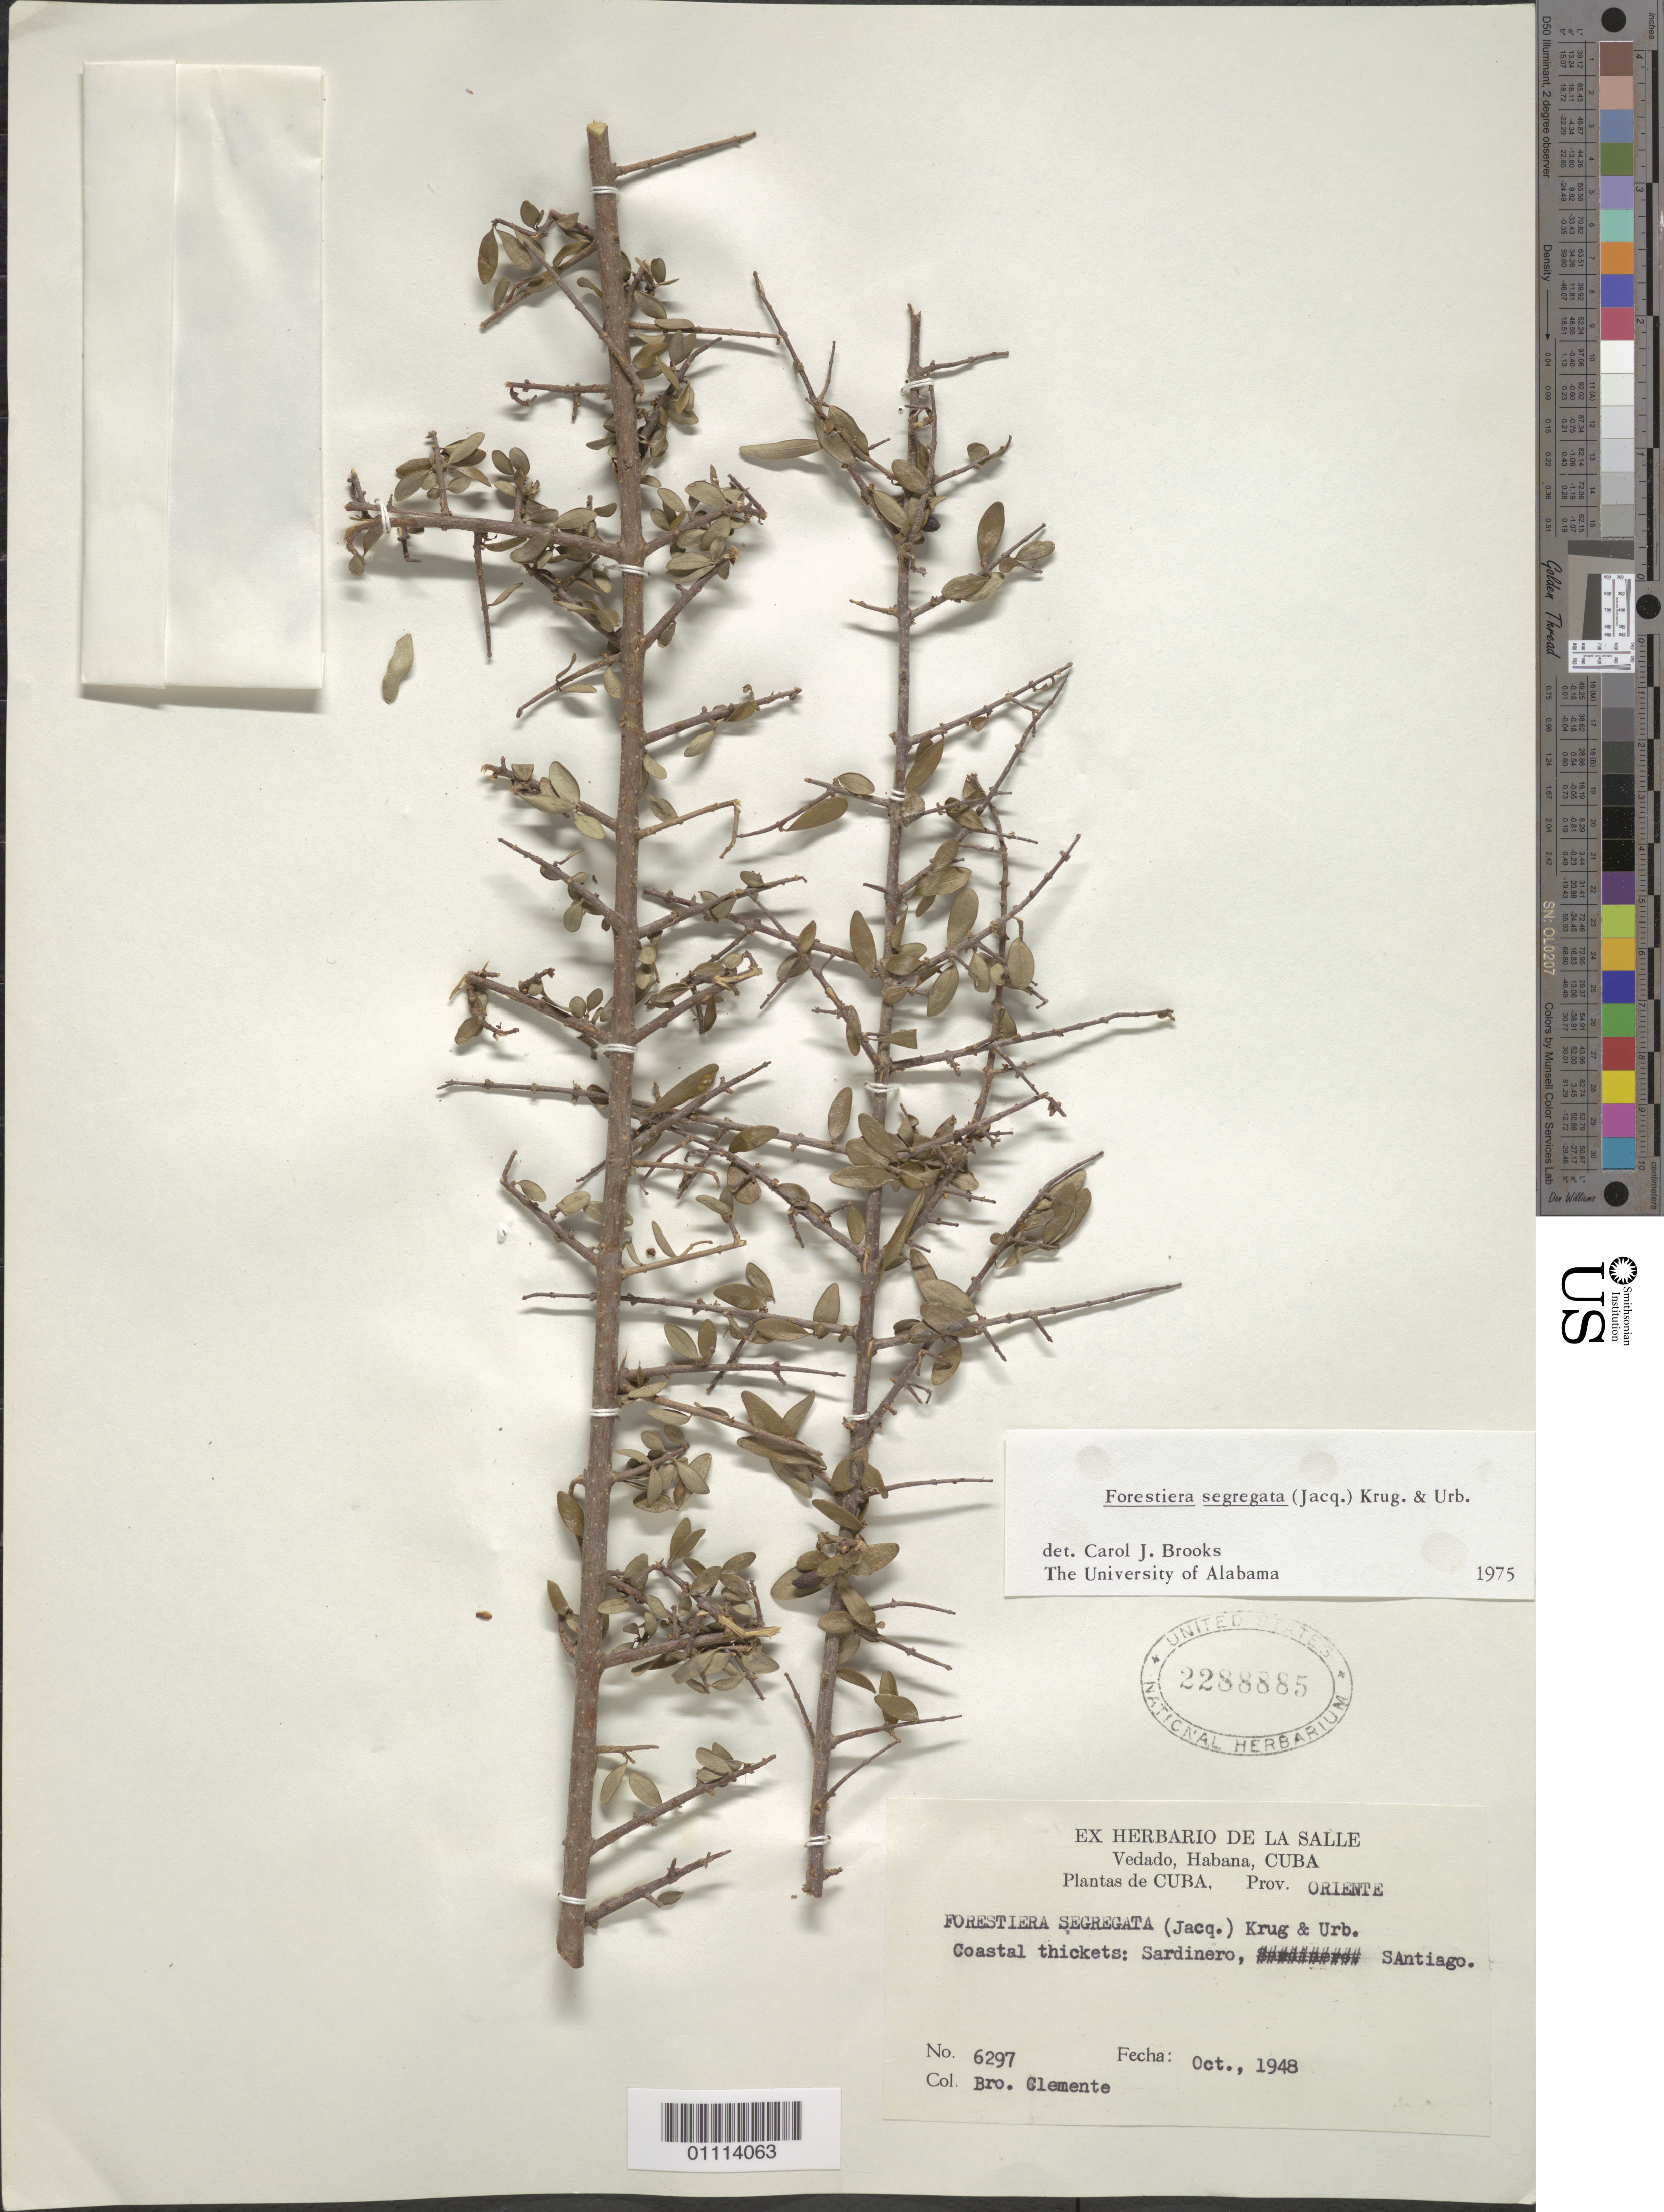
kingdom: Plantae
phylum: Tracheophyta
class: Magnoliopsida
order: Lamiales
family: Oleaceae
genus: Forestiera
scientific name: Forestiera segregata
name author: (Jacq.) Krug & Urb.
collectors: B. Clement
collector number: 6297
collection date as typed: Oct 1948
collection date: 1948-10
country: Cuba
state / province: Santiago de Cuba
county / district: Santiago De Cuba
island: Cuba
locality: Coastal thickets: Sardinero, Santiago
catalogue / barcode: US 2288885